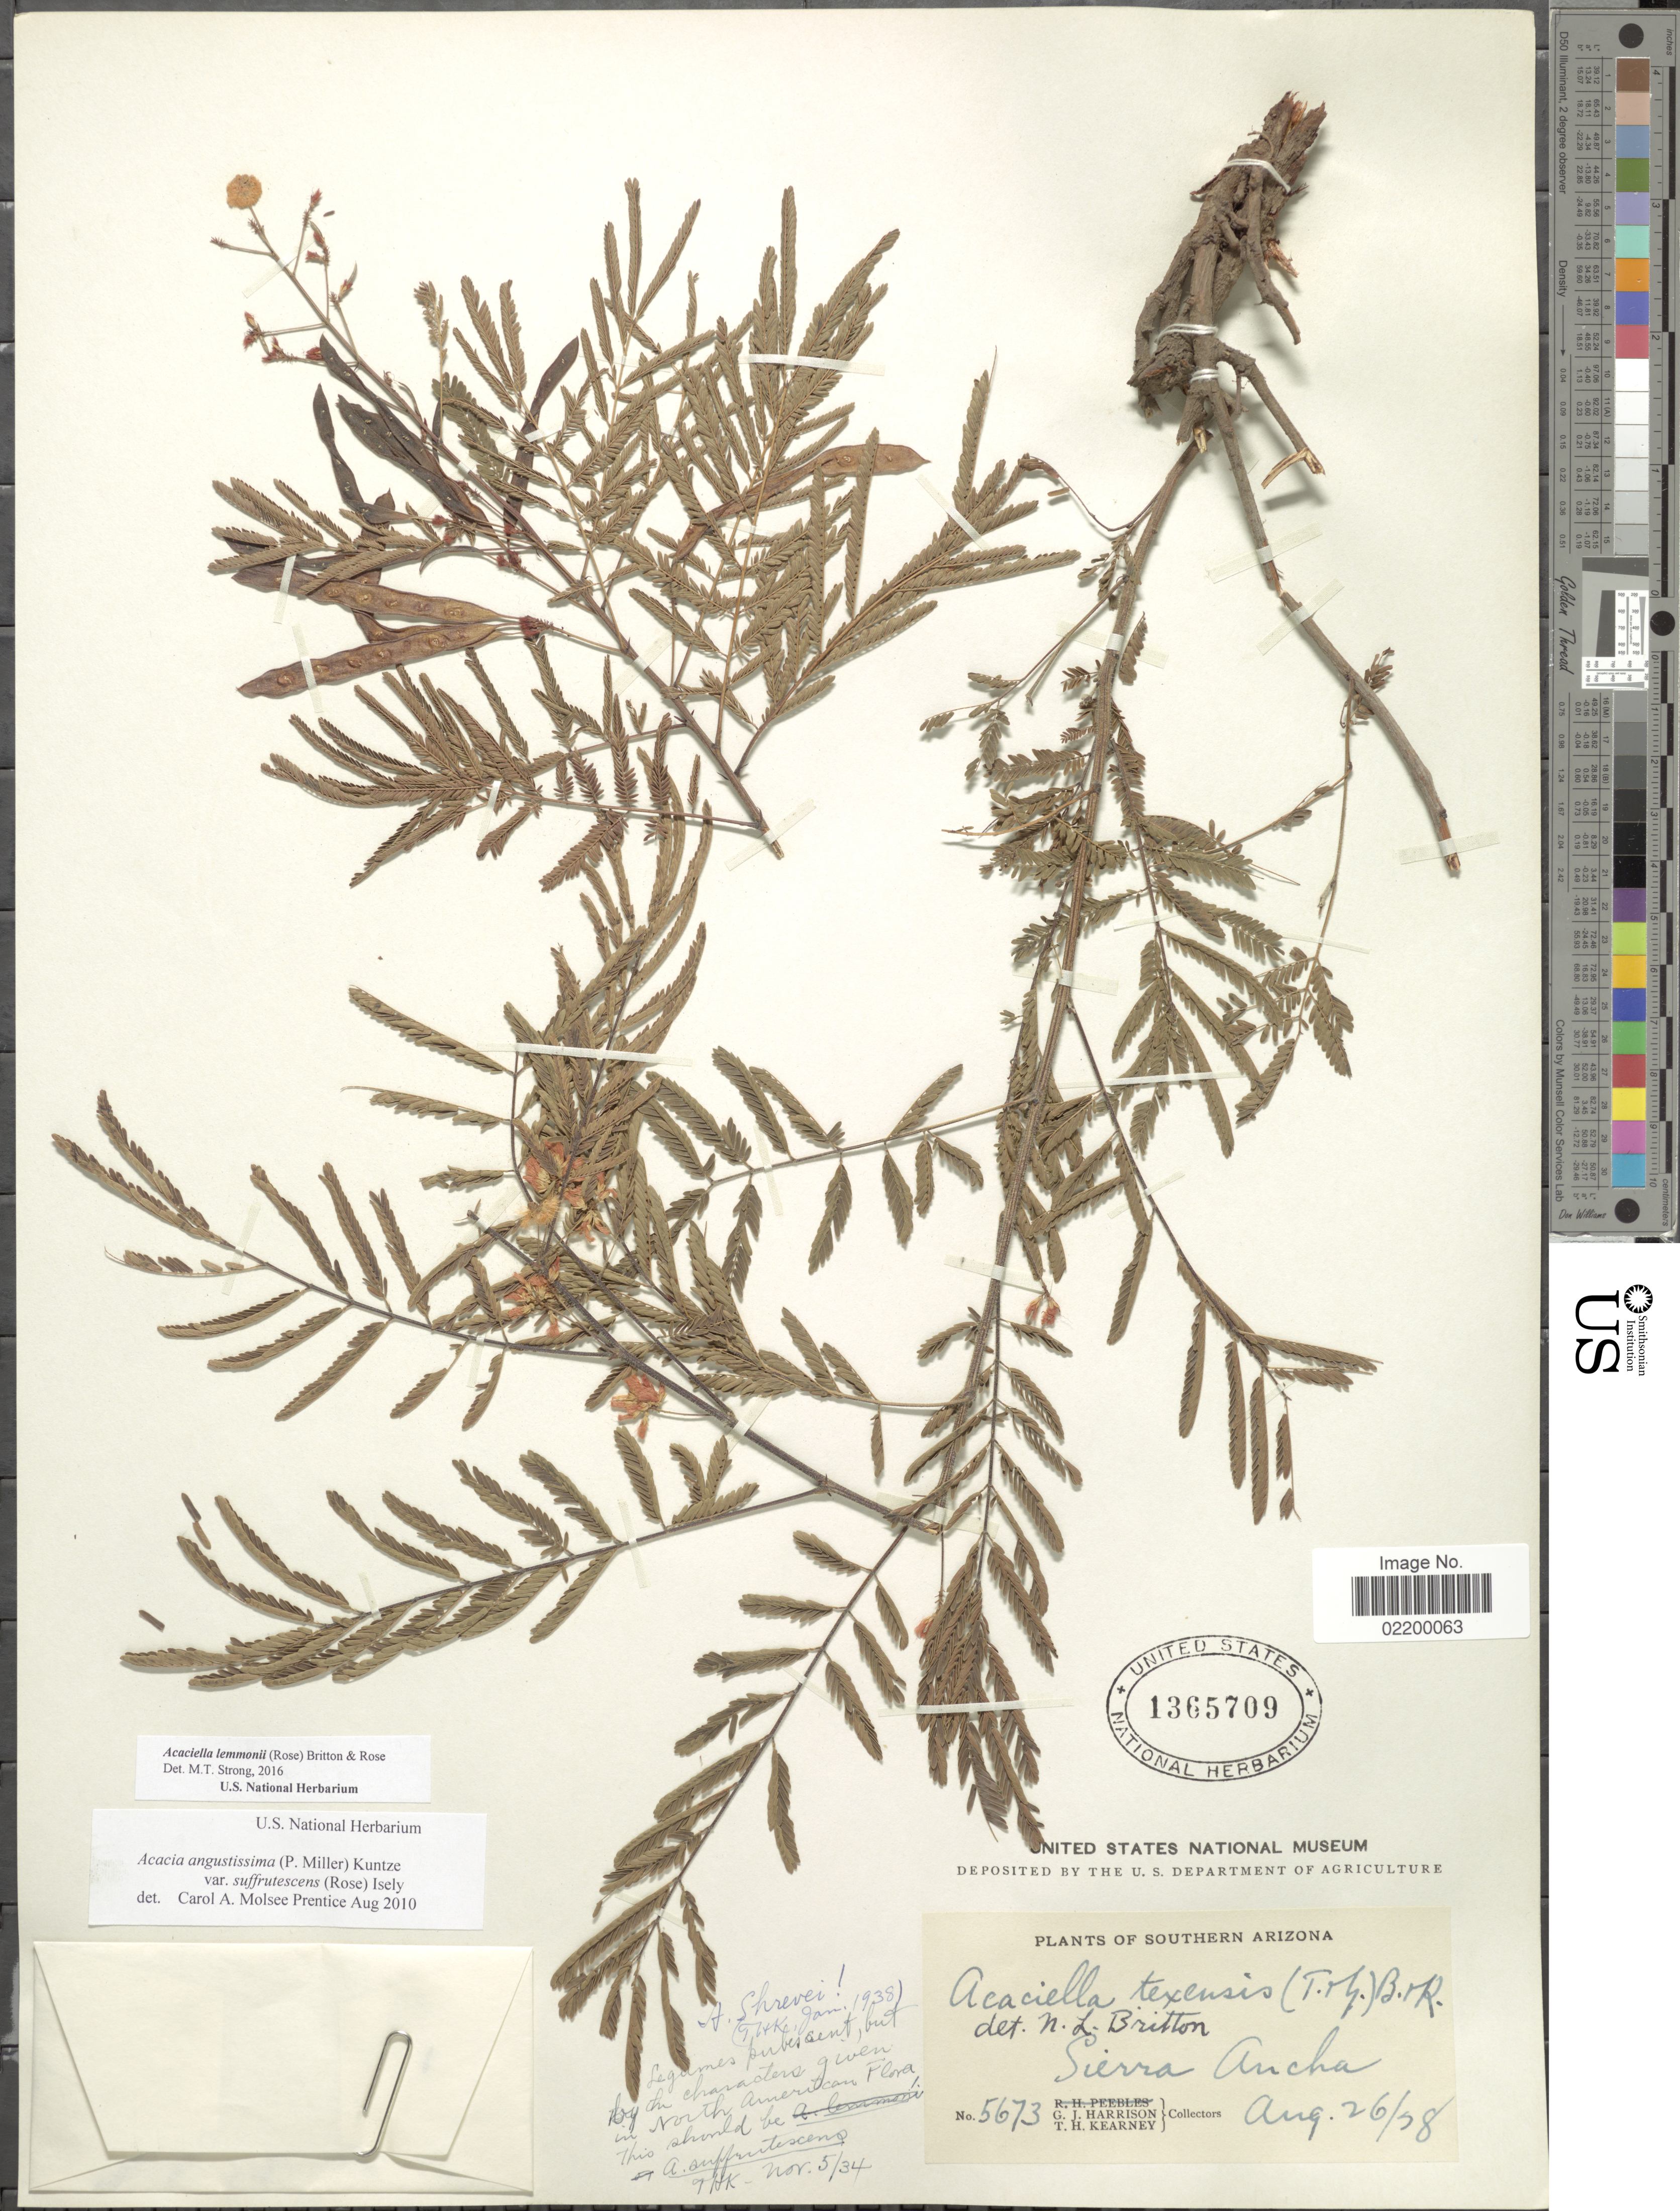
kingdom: Plantae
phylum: Tracheophyta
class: Magnoliopsida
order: Fabales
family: Fabaceae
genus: Acaciella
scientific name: Acaciella lemmonii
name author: (Rose) Britton & Rose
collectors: G. J. Harrison & T. H. Kearney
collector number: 5673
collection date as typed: Transcribed d/m/y: 26/8/38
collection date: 1938-08-26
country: United States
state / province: Arizona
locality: Southern Arizona. Sierra Ancha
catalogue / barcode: US 1365709